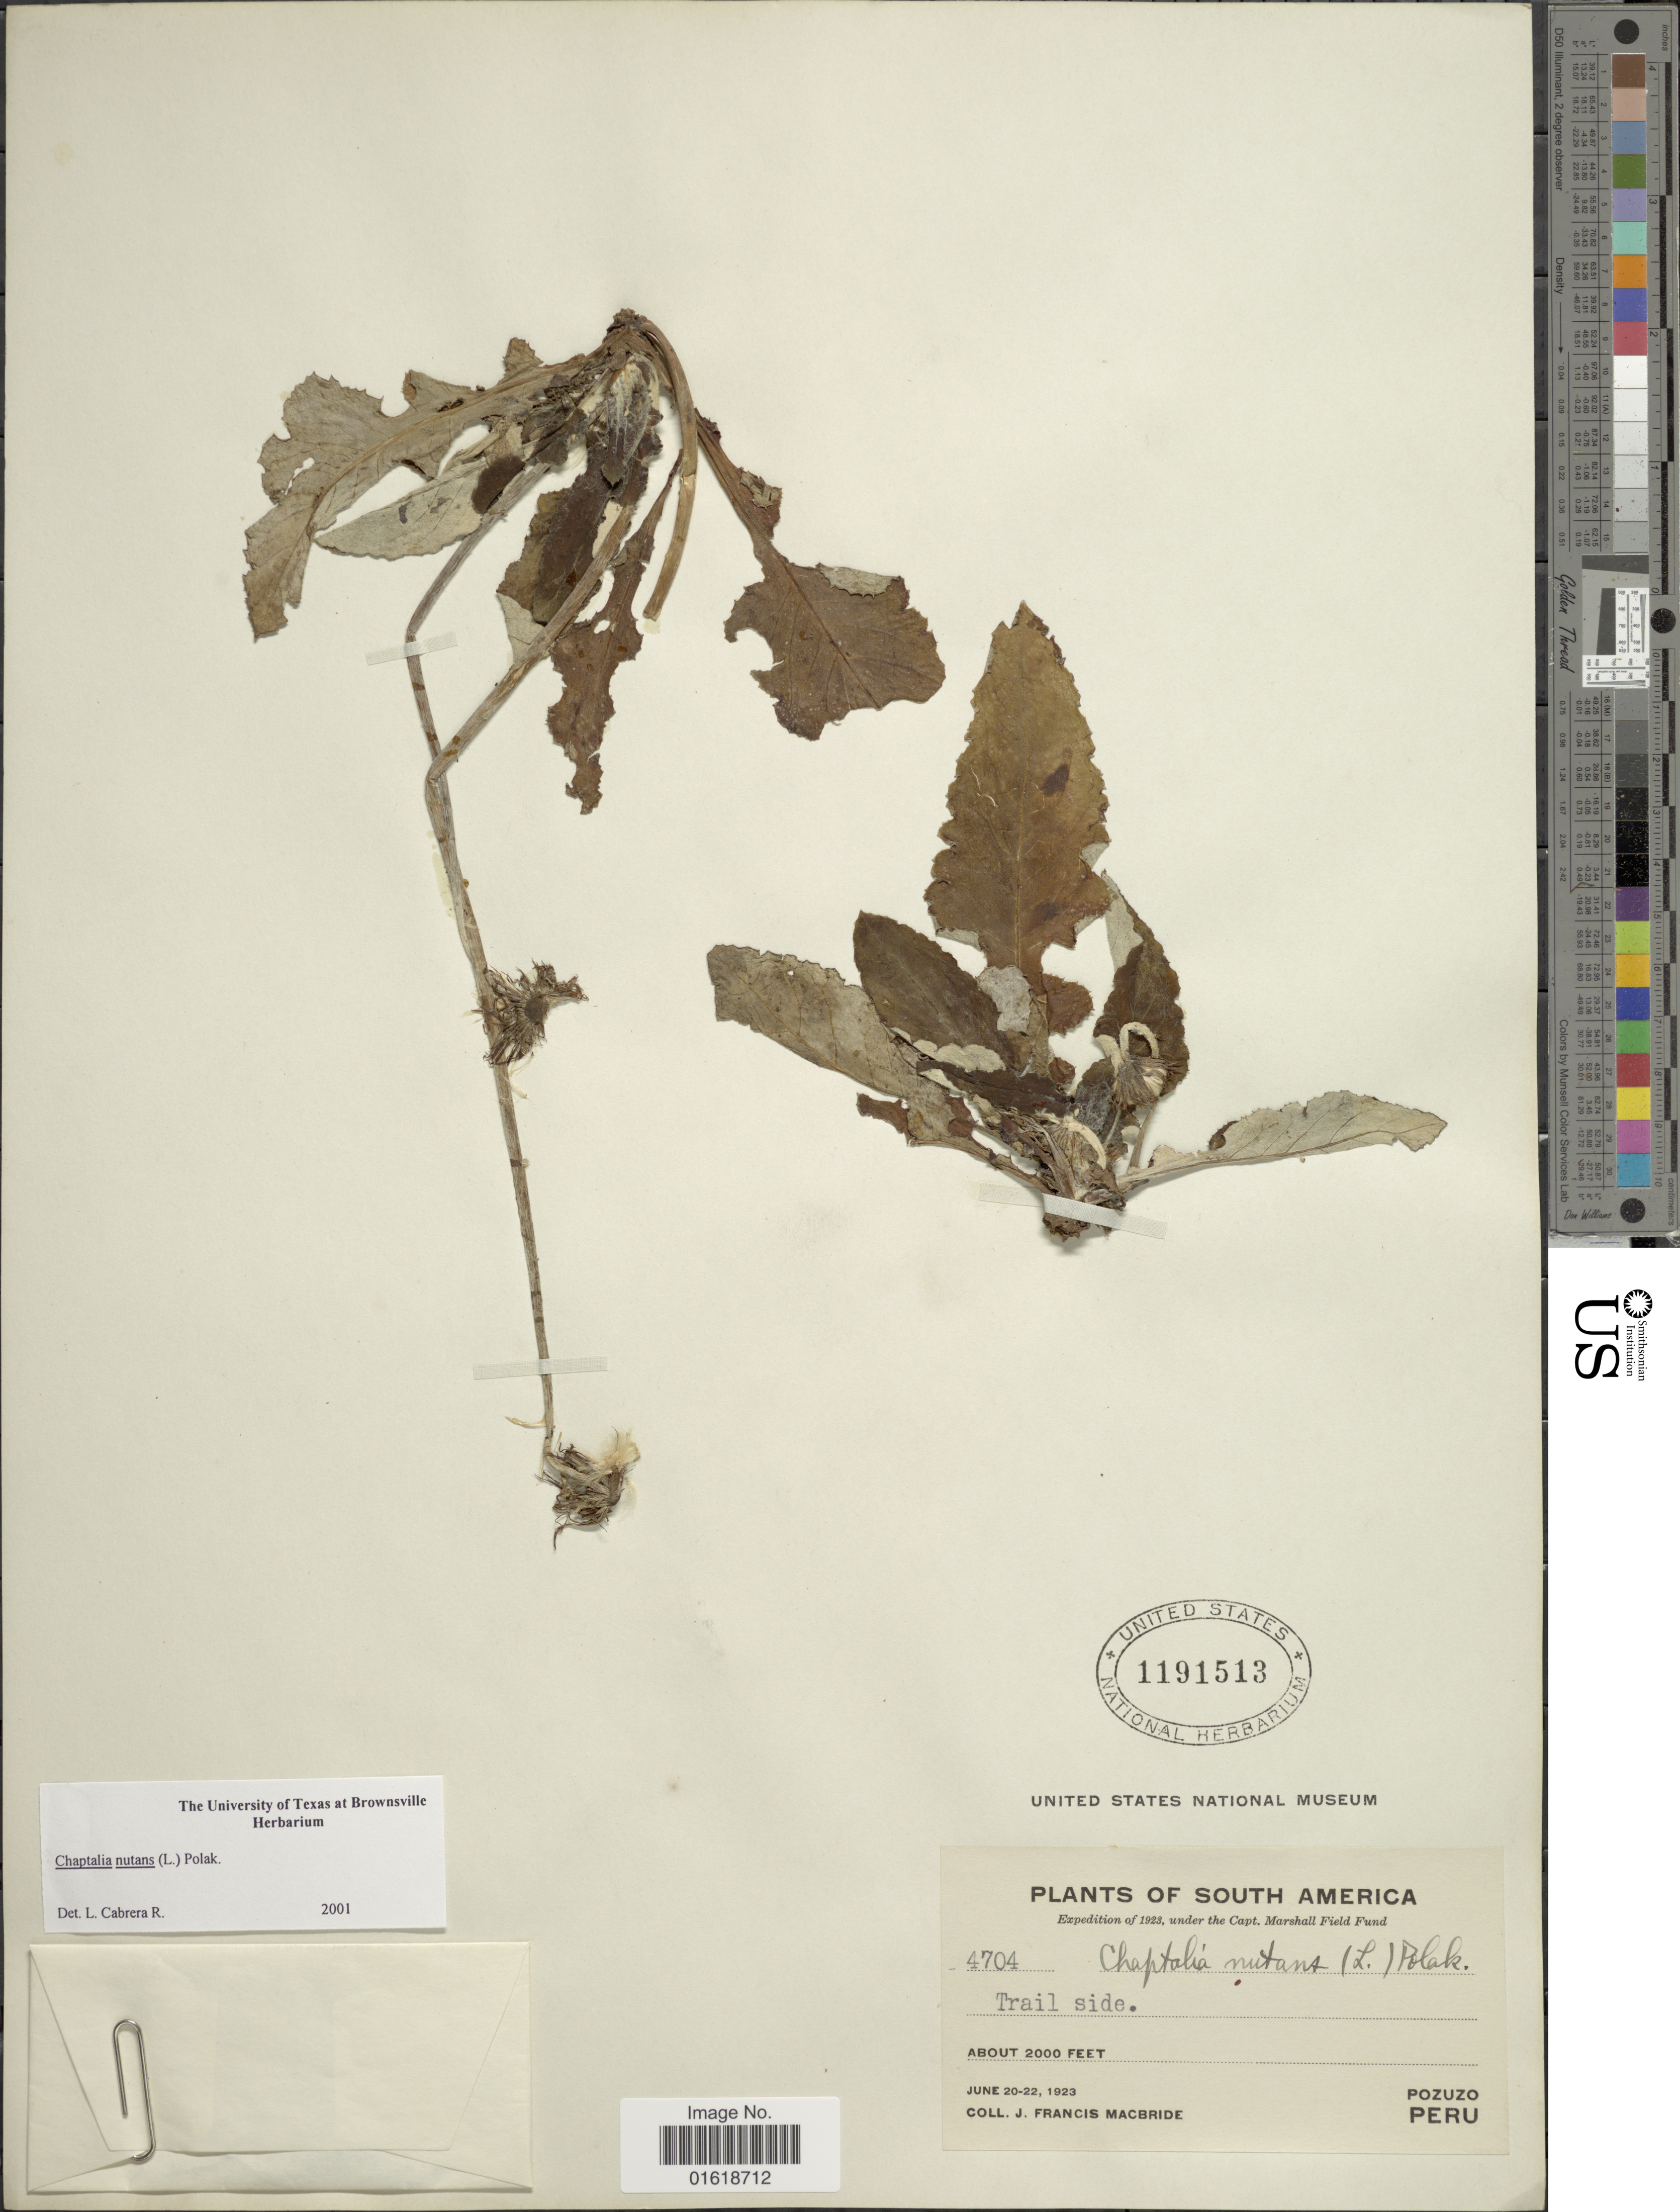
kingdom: Plantae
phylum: Tracheophyta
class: Magnoliopsida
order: Asterales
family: Asteraceae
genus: Chaptalia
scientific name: Chaptalia nutans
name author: (L.) Pol.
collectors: J. F. Macbride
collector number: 4704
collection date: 1923-06-20/1923-06-22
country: Peru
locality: Pozuzo.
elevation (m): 610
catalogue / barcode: US 1191513